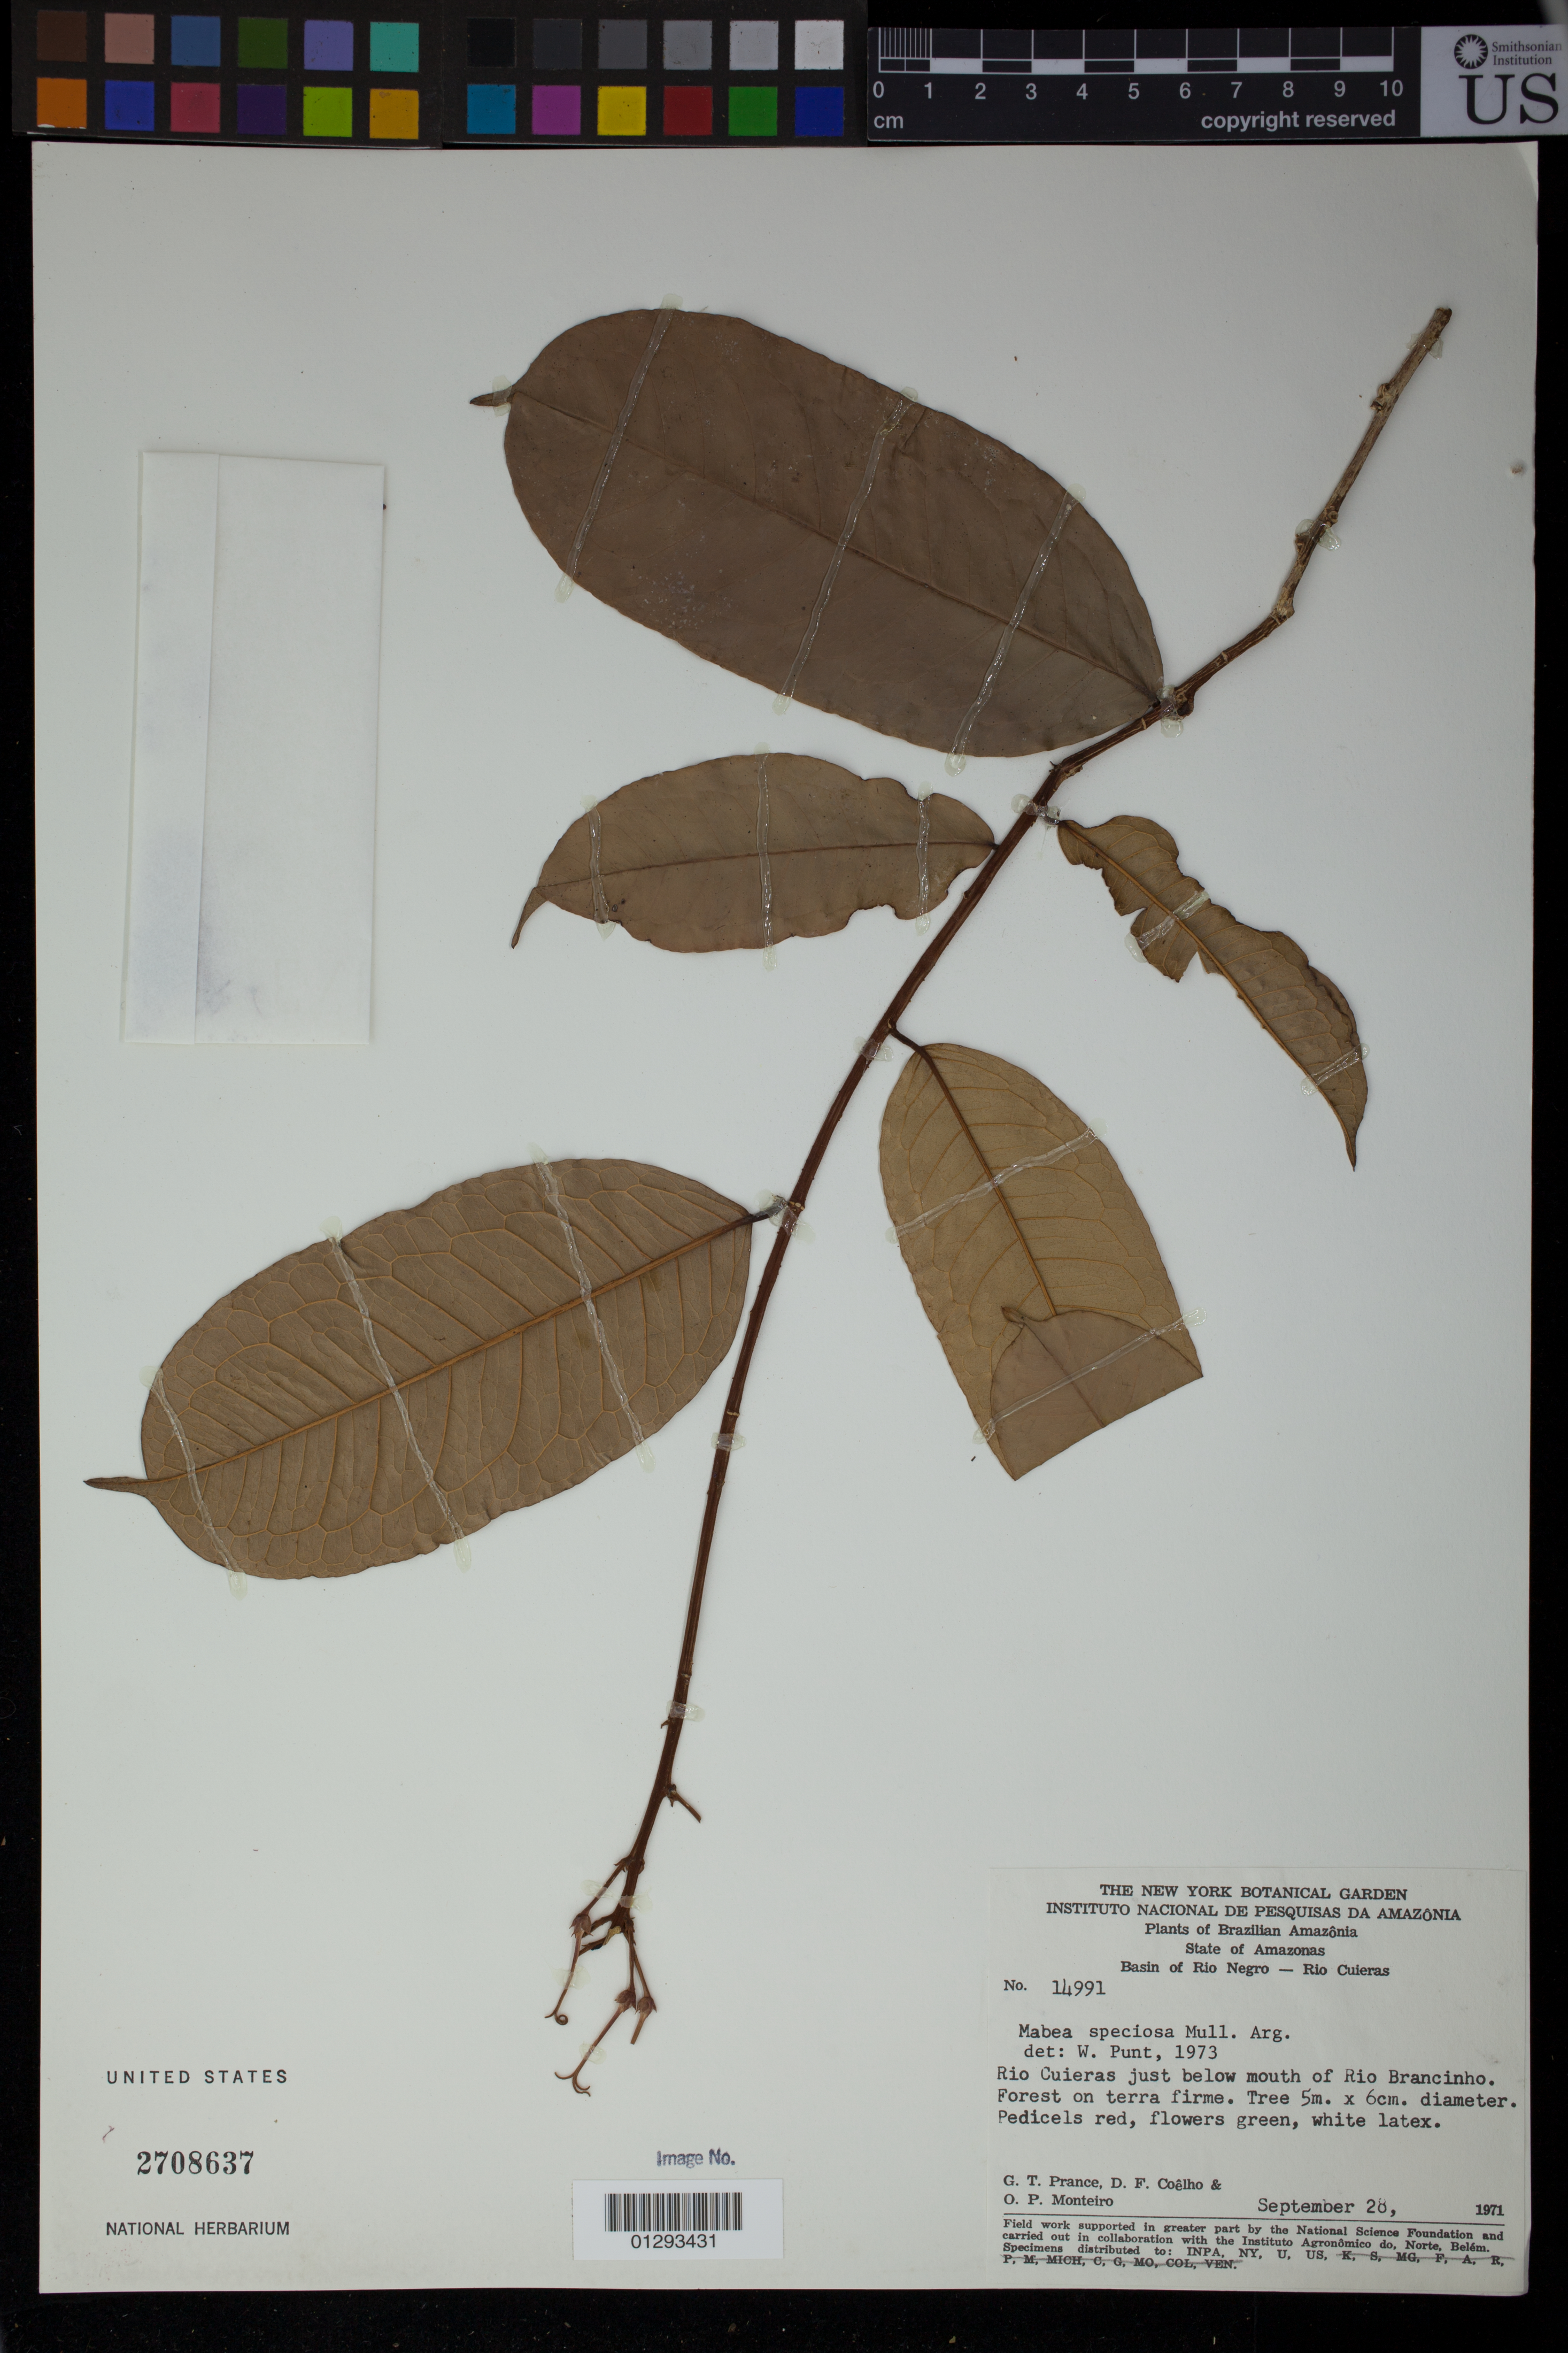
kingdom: Plantae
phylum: Tracheophyta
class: Magnoliopsida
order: Malpighiales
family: Euphorbiaceae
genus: Mabea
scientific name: Mabea speciosa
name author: Müll. Arg.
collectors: G. T. Prance, D. Coelhho & O. P. Monteiro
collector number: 14991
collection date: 1971-09-28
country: Brazil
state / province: Amazonas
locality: Rio Cuieras just below mouth of Rio Brancinho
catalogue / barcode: US 2708637